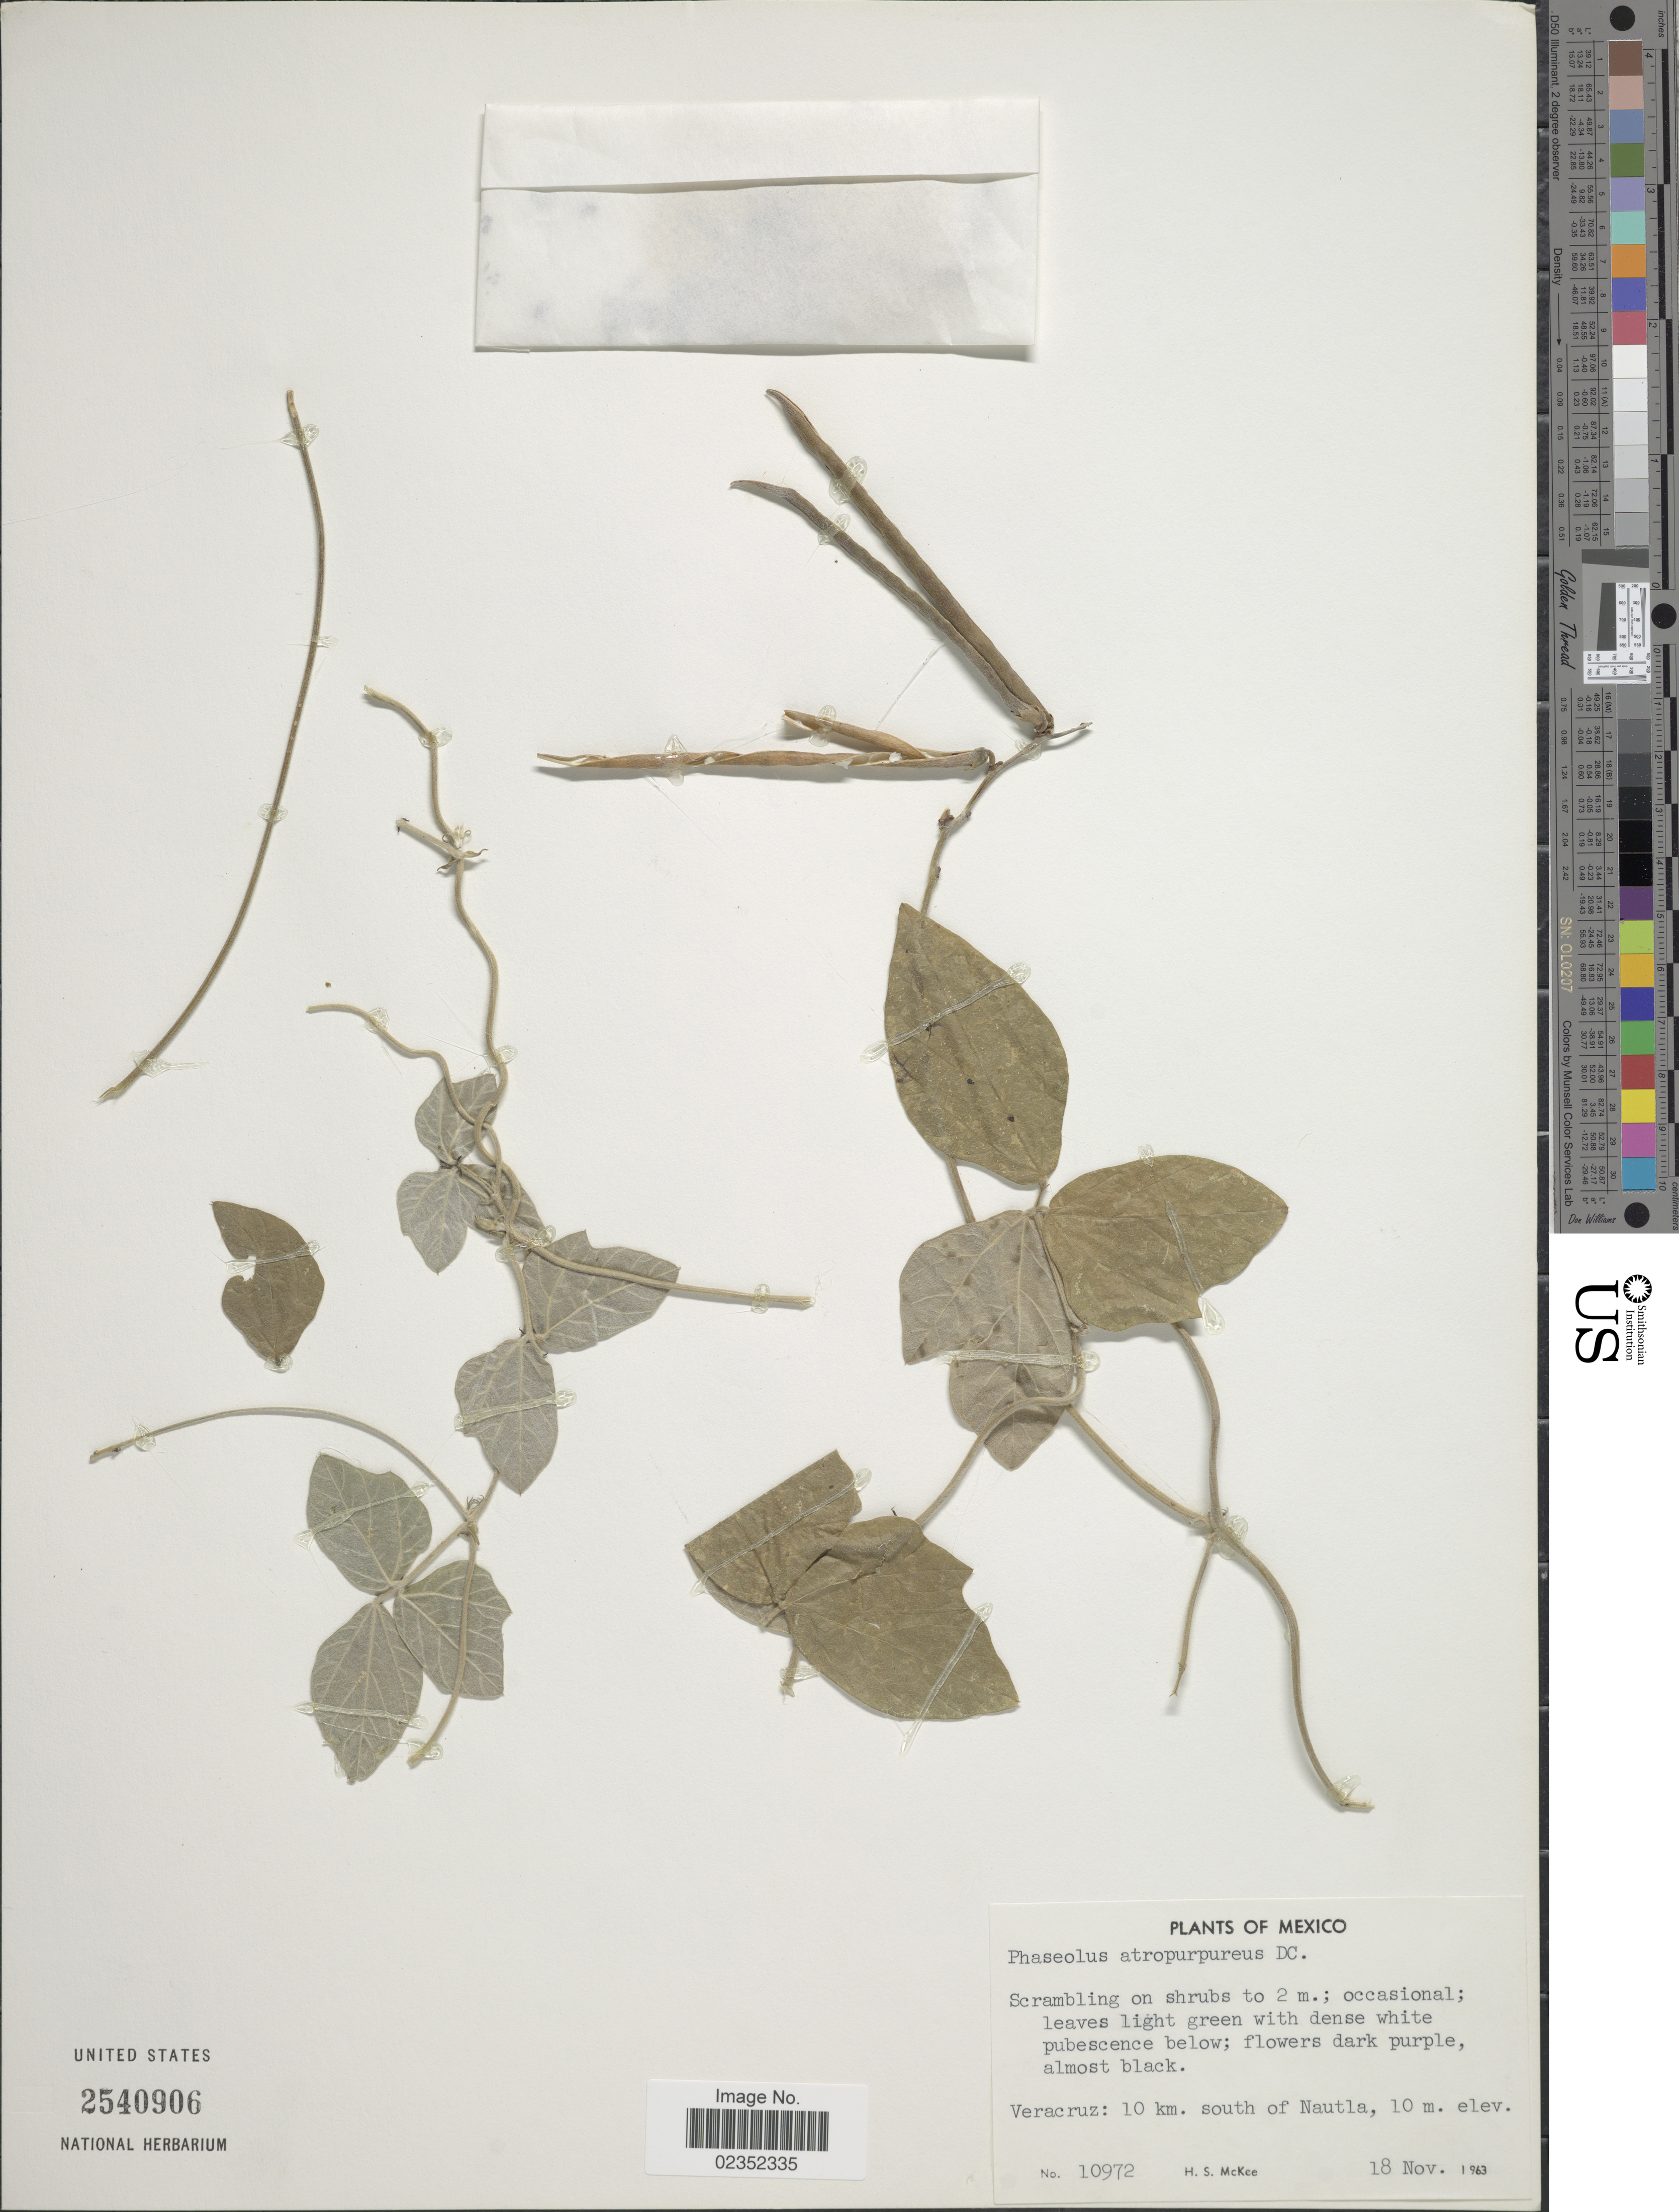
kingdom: Plantae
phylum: Tracheophyta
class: Magnoliopsida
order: Fabales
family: Fabaceae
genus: Macroptilium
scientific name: Macroptilium atropurpureum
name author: (DC.) Urb.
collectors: H. S. McKee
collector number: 10972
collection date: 1963-11-18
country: Mexico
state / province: Veracruz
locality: Veracruz: 10 km. south of Nautla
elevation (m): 10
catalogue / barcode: US 2540906